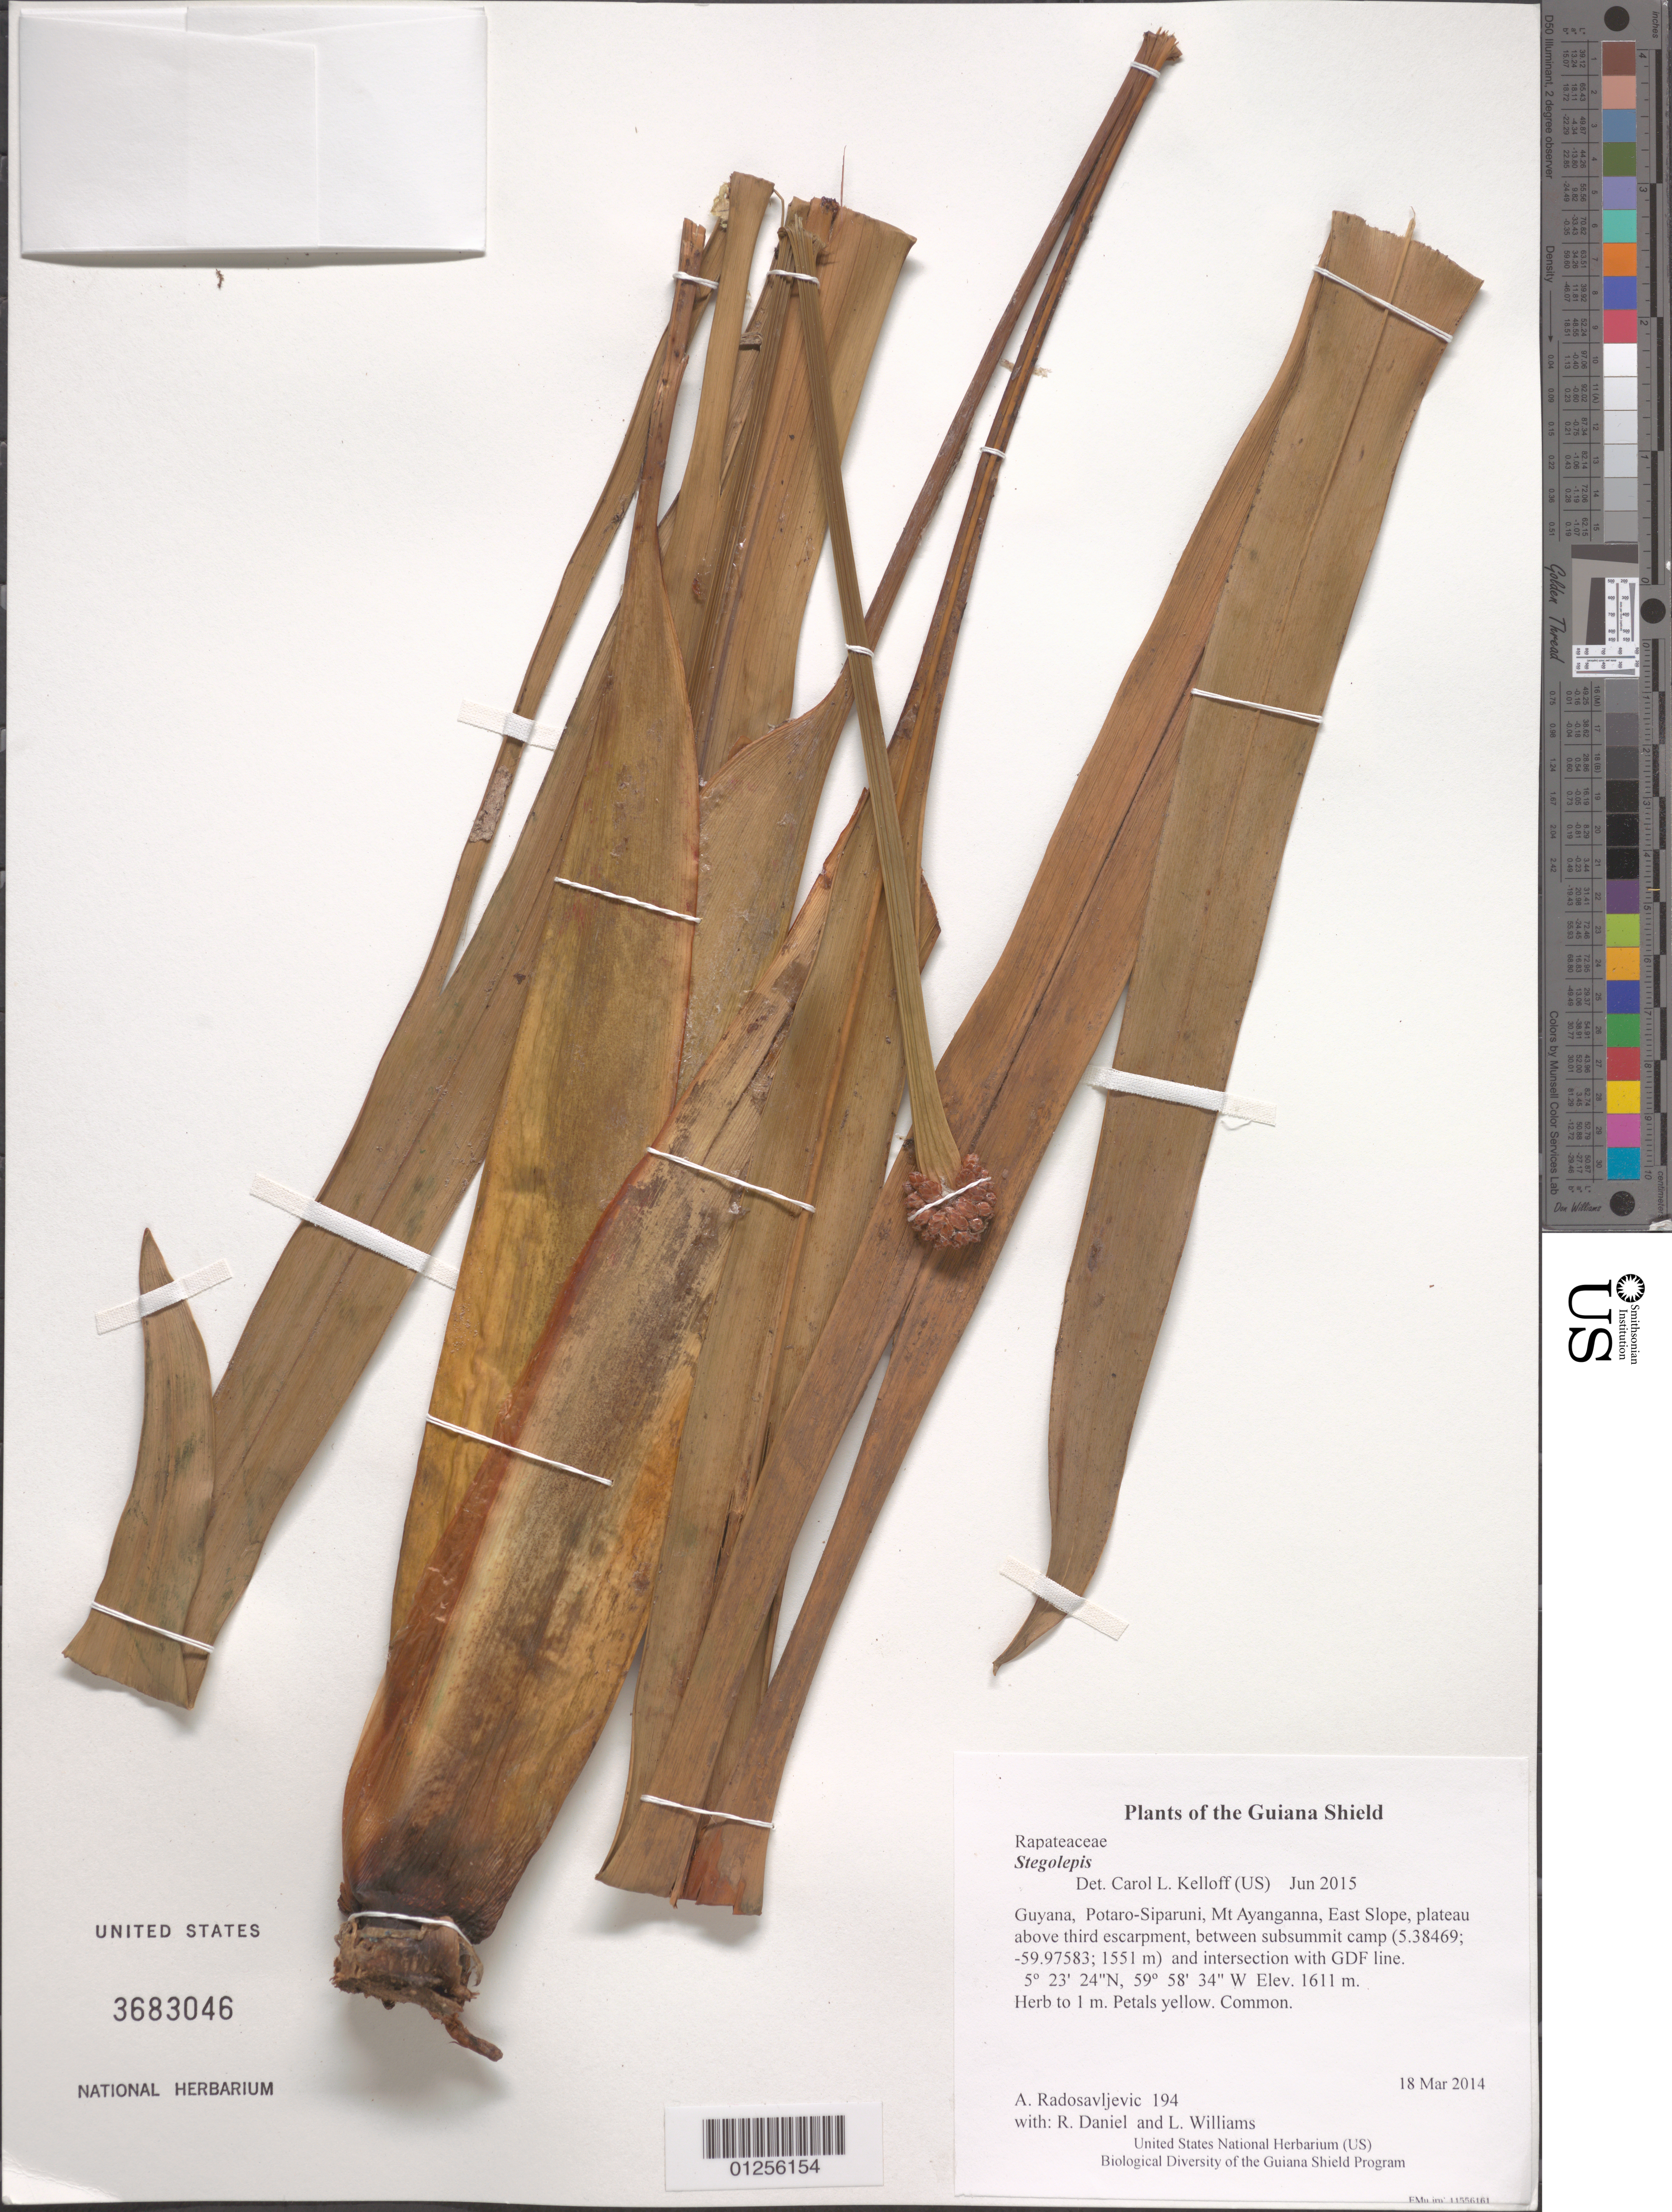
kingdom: Plantae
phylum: Tracheophyta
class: Liliopsida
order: Poales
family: Rapateaceae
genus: Stegolepis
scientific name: Stegolepis sp.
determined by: Kelloff, Carol L., (US), Smithsonian Institution - National Museum of Natural History (UNITED STATES)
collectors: A. Radosavljevic, R. Daniel & L. Williams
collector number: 194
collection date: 2014-03-18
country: Guyana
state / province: Potaro-Siparuni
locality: Mt Ayanganna, East Slope, plateau above third escarpment, between subsummit camp (5.38469; -59.97583; 1551 m) and intersection with GDF line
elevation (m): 1611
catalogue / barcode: US 3683046